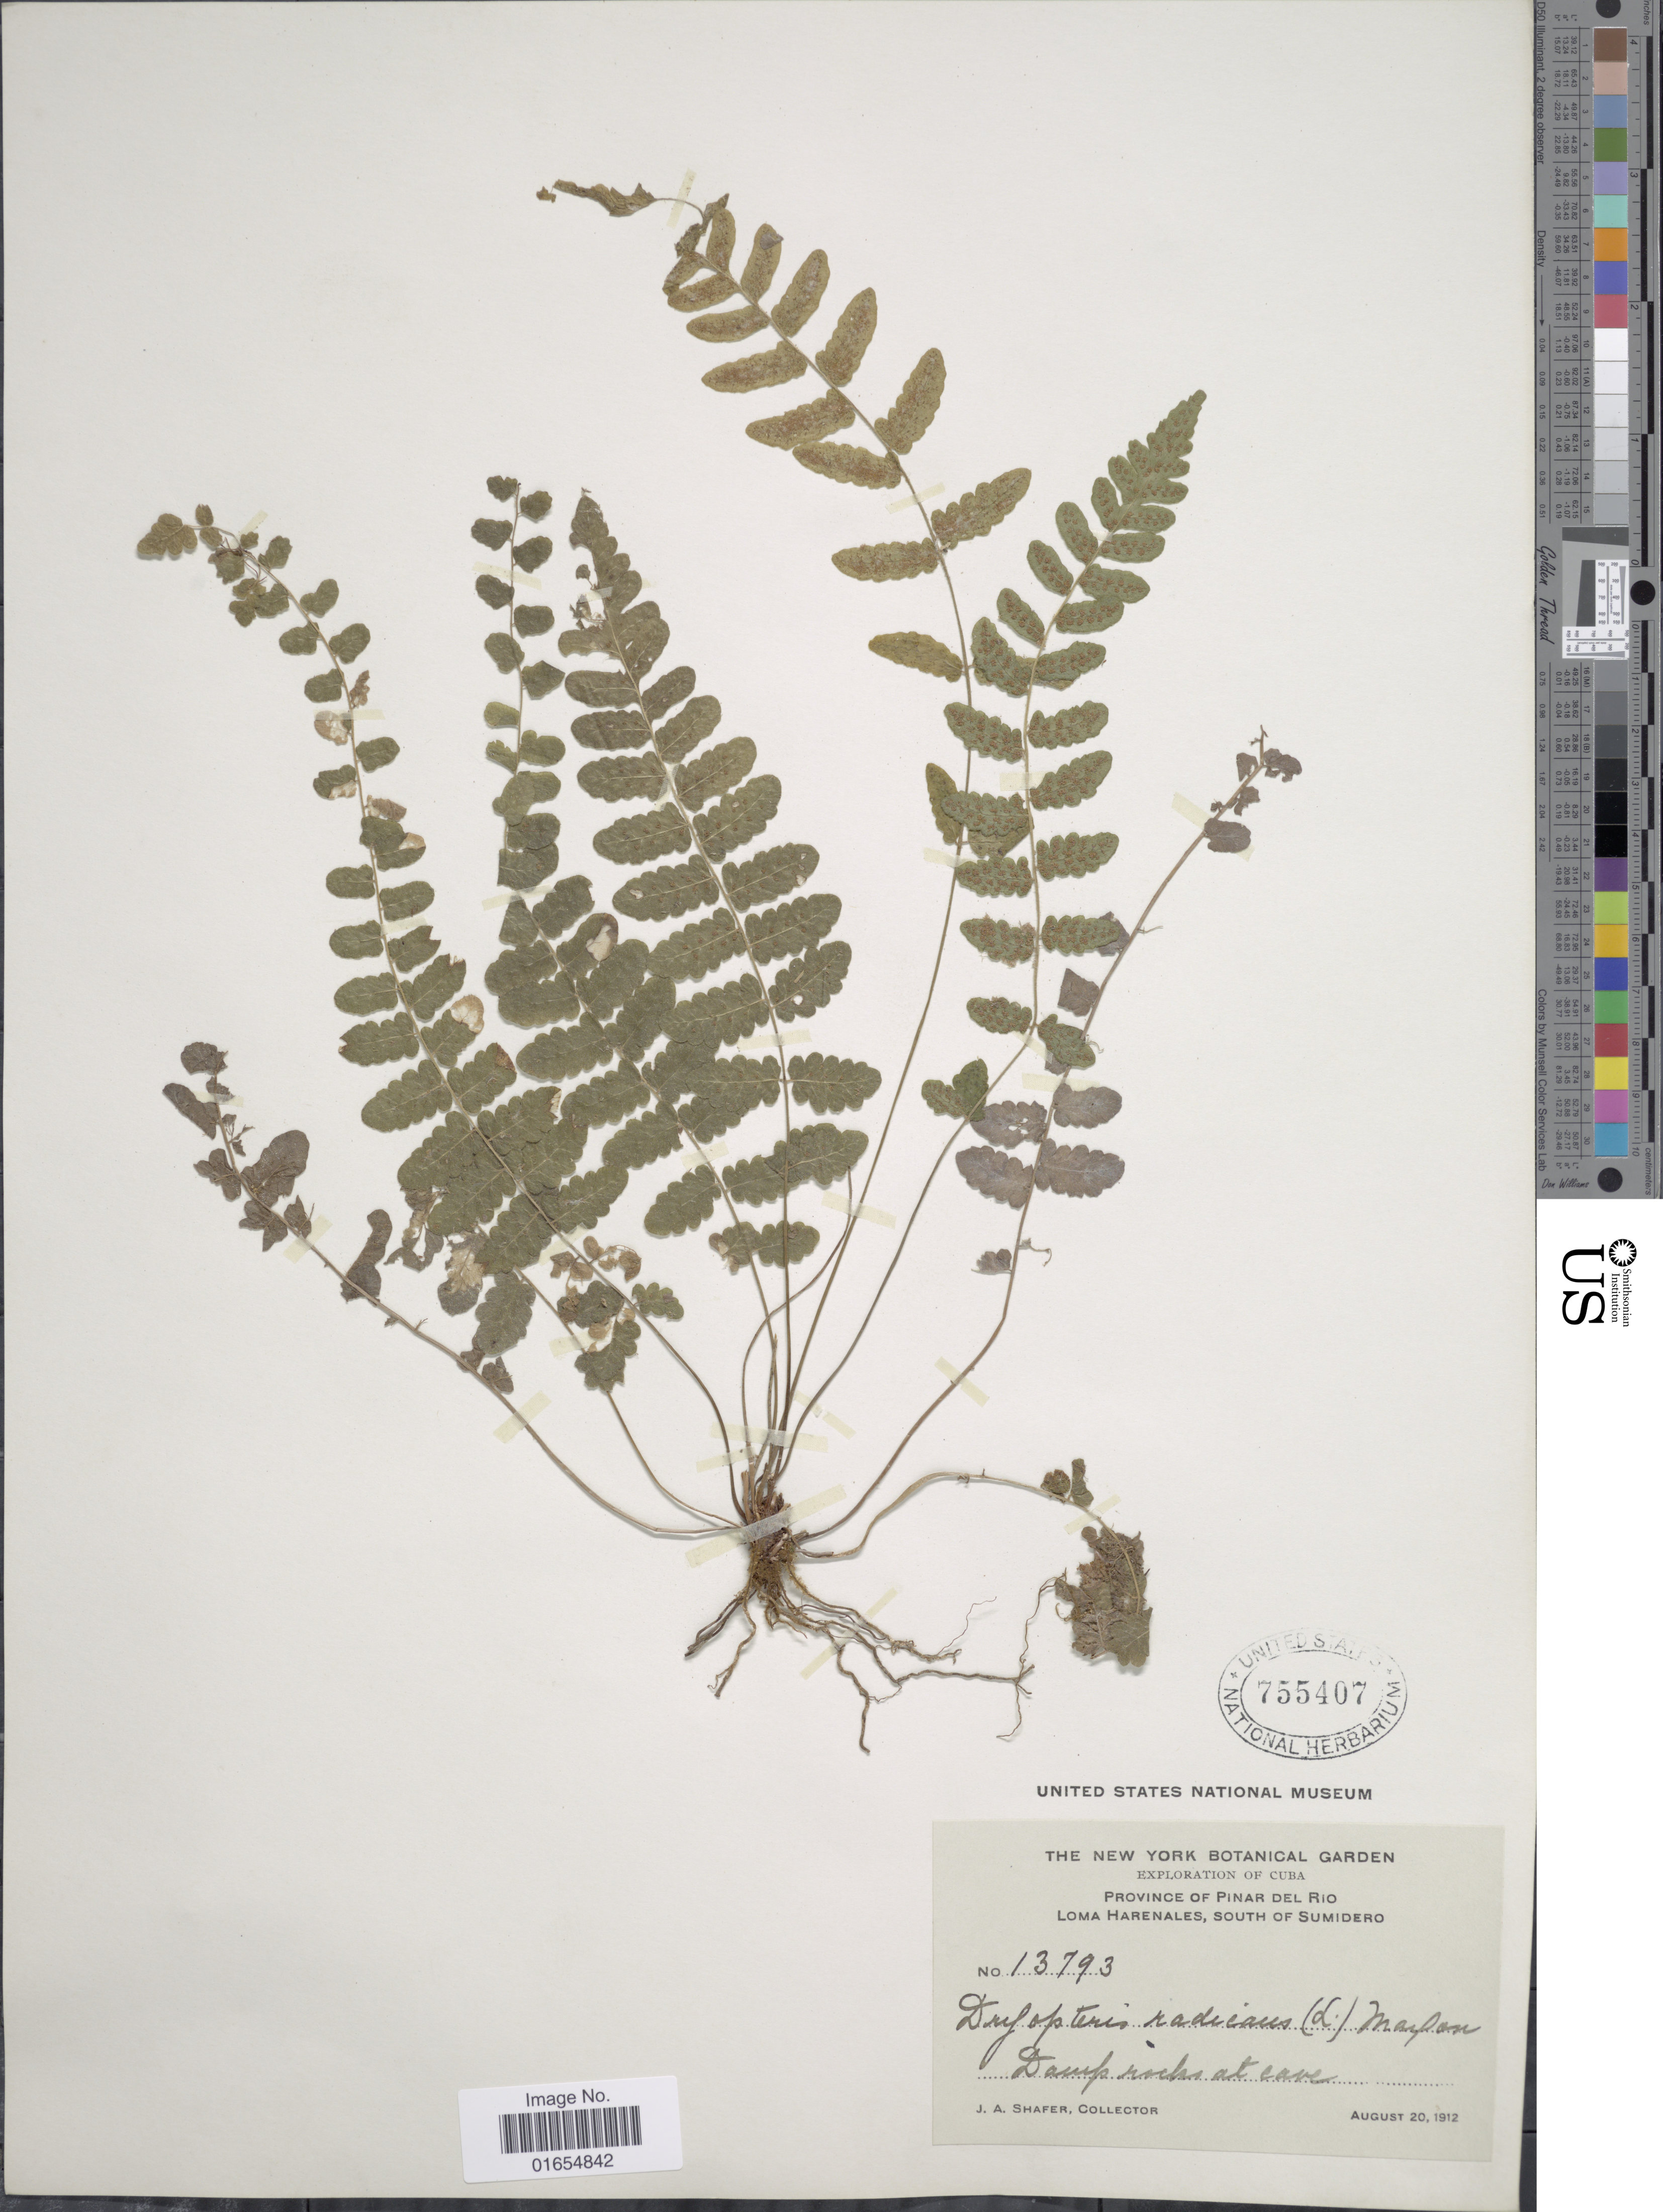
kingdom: Plantae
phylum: Tracheophyta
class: Polypodiopsida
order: Polypodiales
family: Thelypteridaceae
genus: Goniopteris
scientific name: Goniopteris reptans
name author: (J.F. Gmel.) C. Presl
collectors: J. A. Shafer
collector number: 13793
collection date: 1912-08-20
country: Cuba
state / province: Pinar del Río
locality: Loma Harenales, south of Sumidero, damp rocks at cave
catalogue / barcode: US 755407